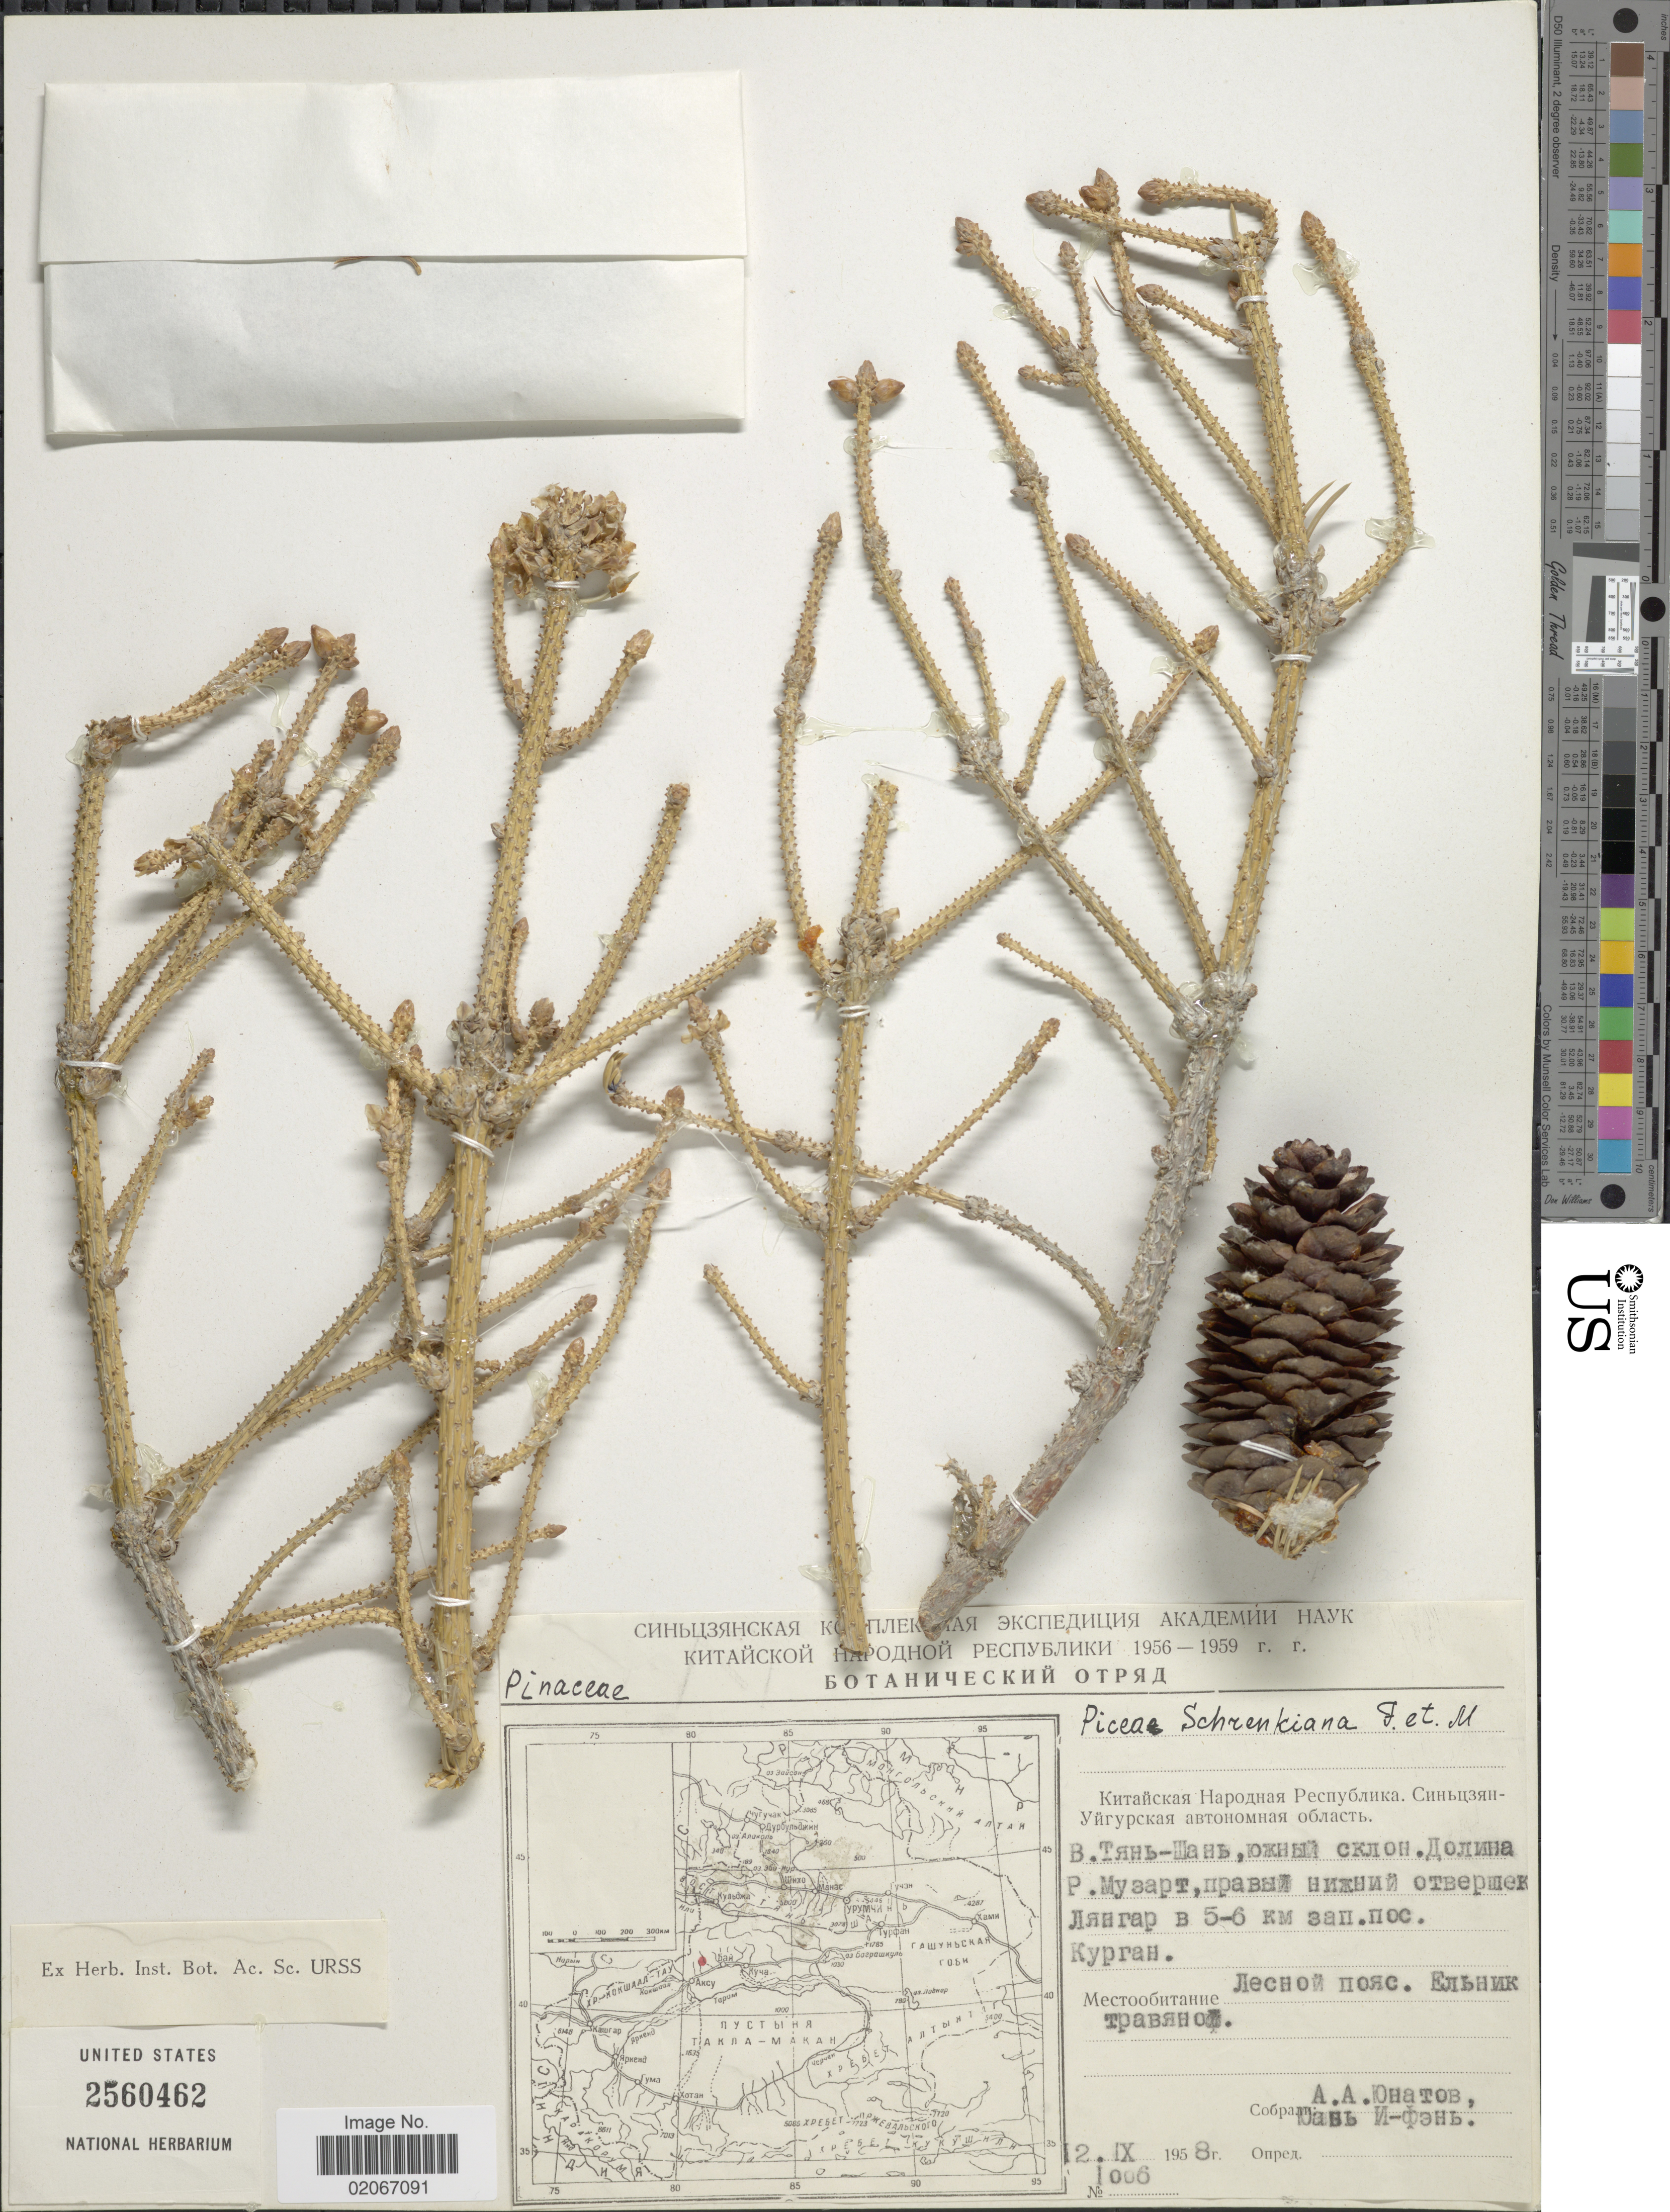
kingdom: Plantae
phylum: Tracheophyta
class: Pinopsida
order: Pinales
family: Pinaceae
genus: Picea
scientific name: Picea schrenkiana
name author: Fisch. & C.A. Mey.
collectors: A. Unatov & Collector illegible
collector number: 1006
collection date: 1958-09-12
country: China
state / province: Xinjiang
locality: Muzart River Valley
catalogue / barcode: US 2560462